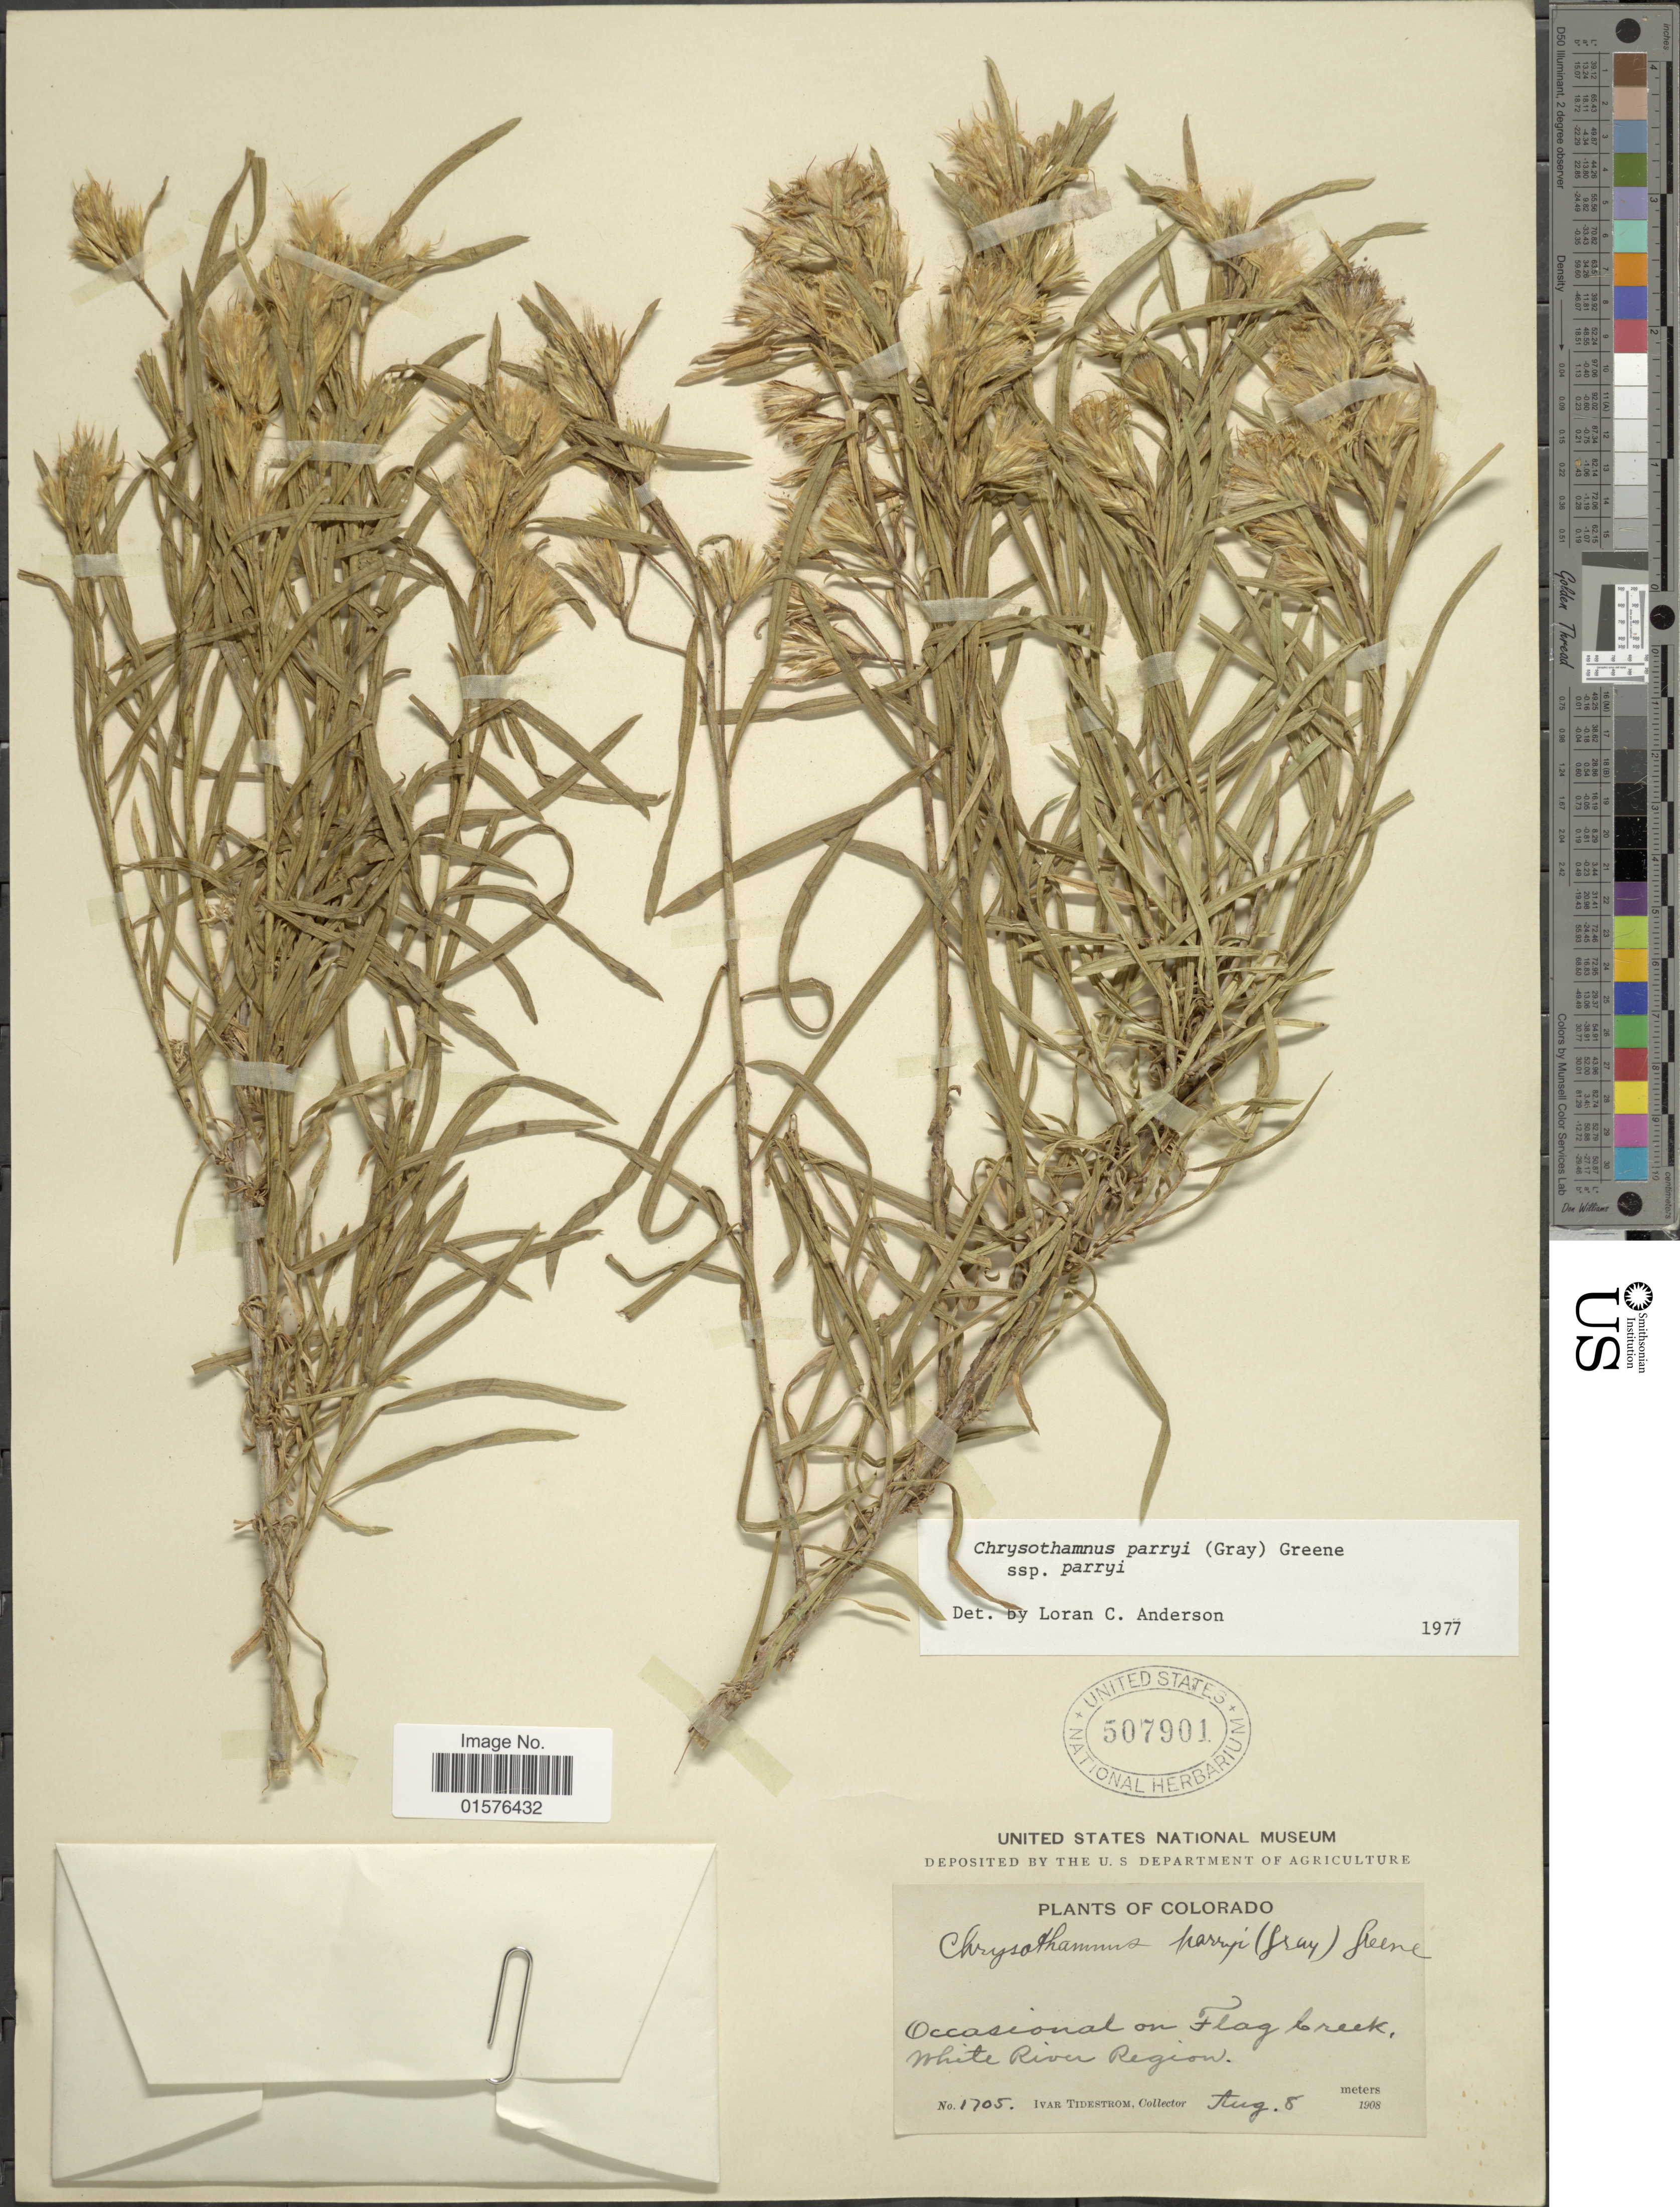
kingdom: Plantae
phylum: Tracheophyta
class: Magnoliopsida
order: Asterales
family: Asteraceae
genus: Ericameria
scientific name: Ericameria parryi var. parryi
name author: (A. Gray) G.L. Nesom & G.I. Baird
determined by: Urbatsch, Lowell E., Curator (LSU), Louisiana State University (UNITED STATES)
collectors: I. F. Tidestrom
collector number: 1705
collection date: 1908-08-08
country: United States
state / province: Colorado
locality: On Flag Creek, White Region.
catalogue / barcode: US 507901